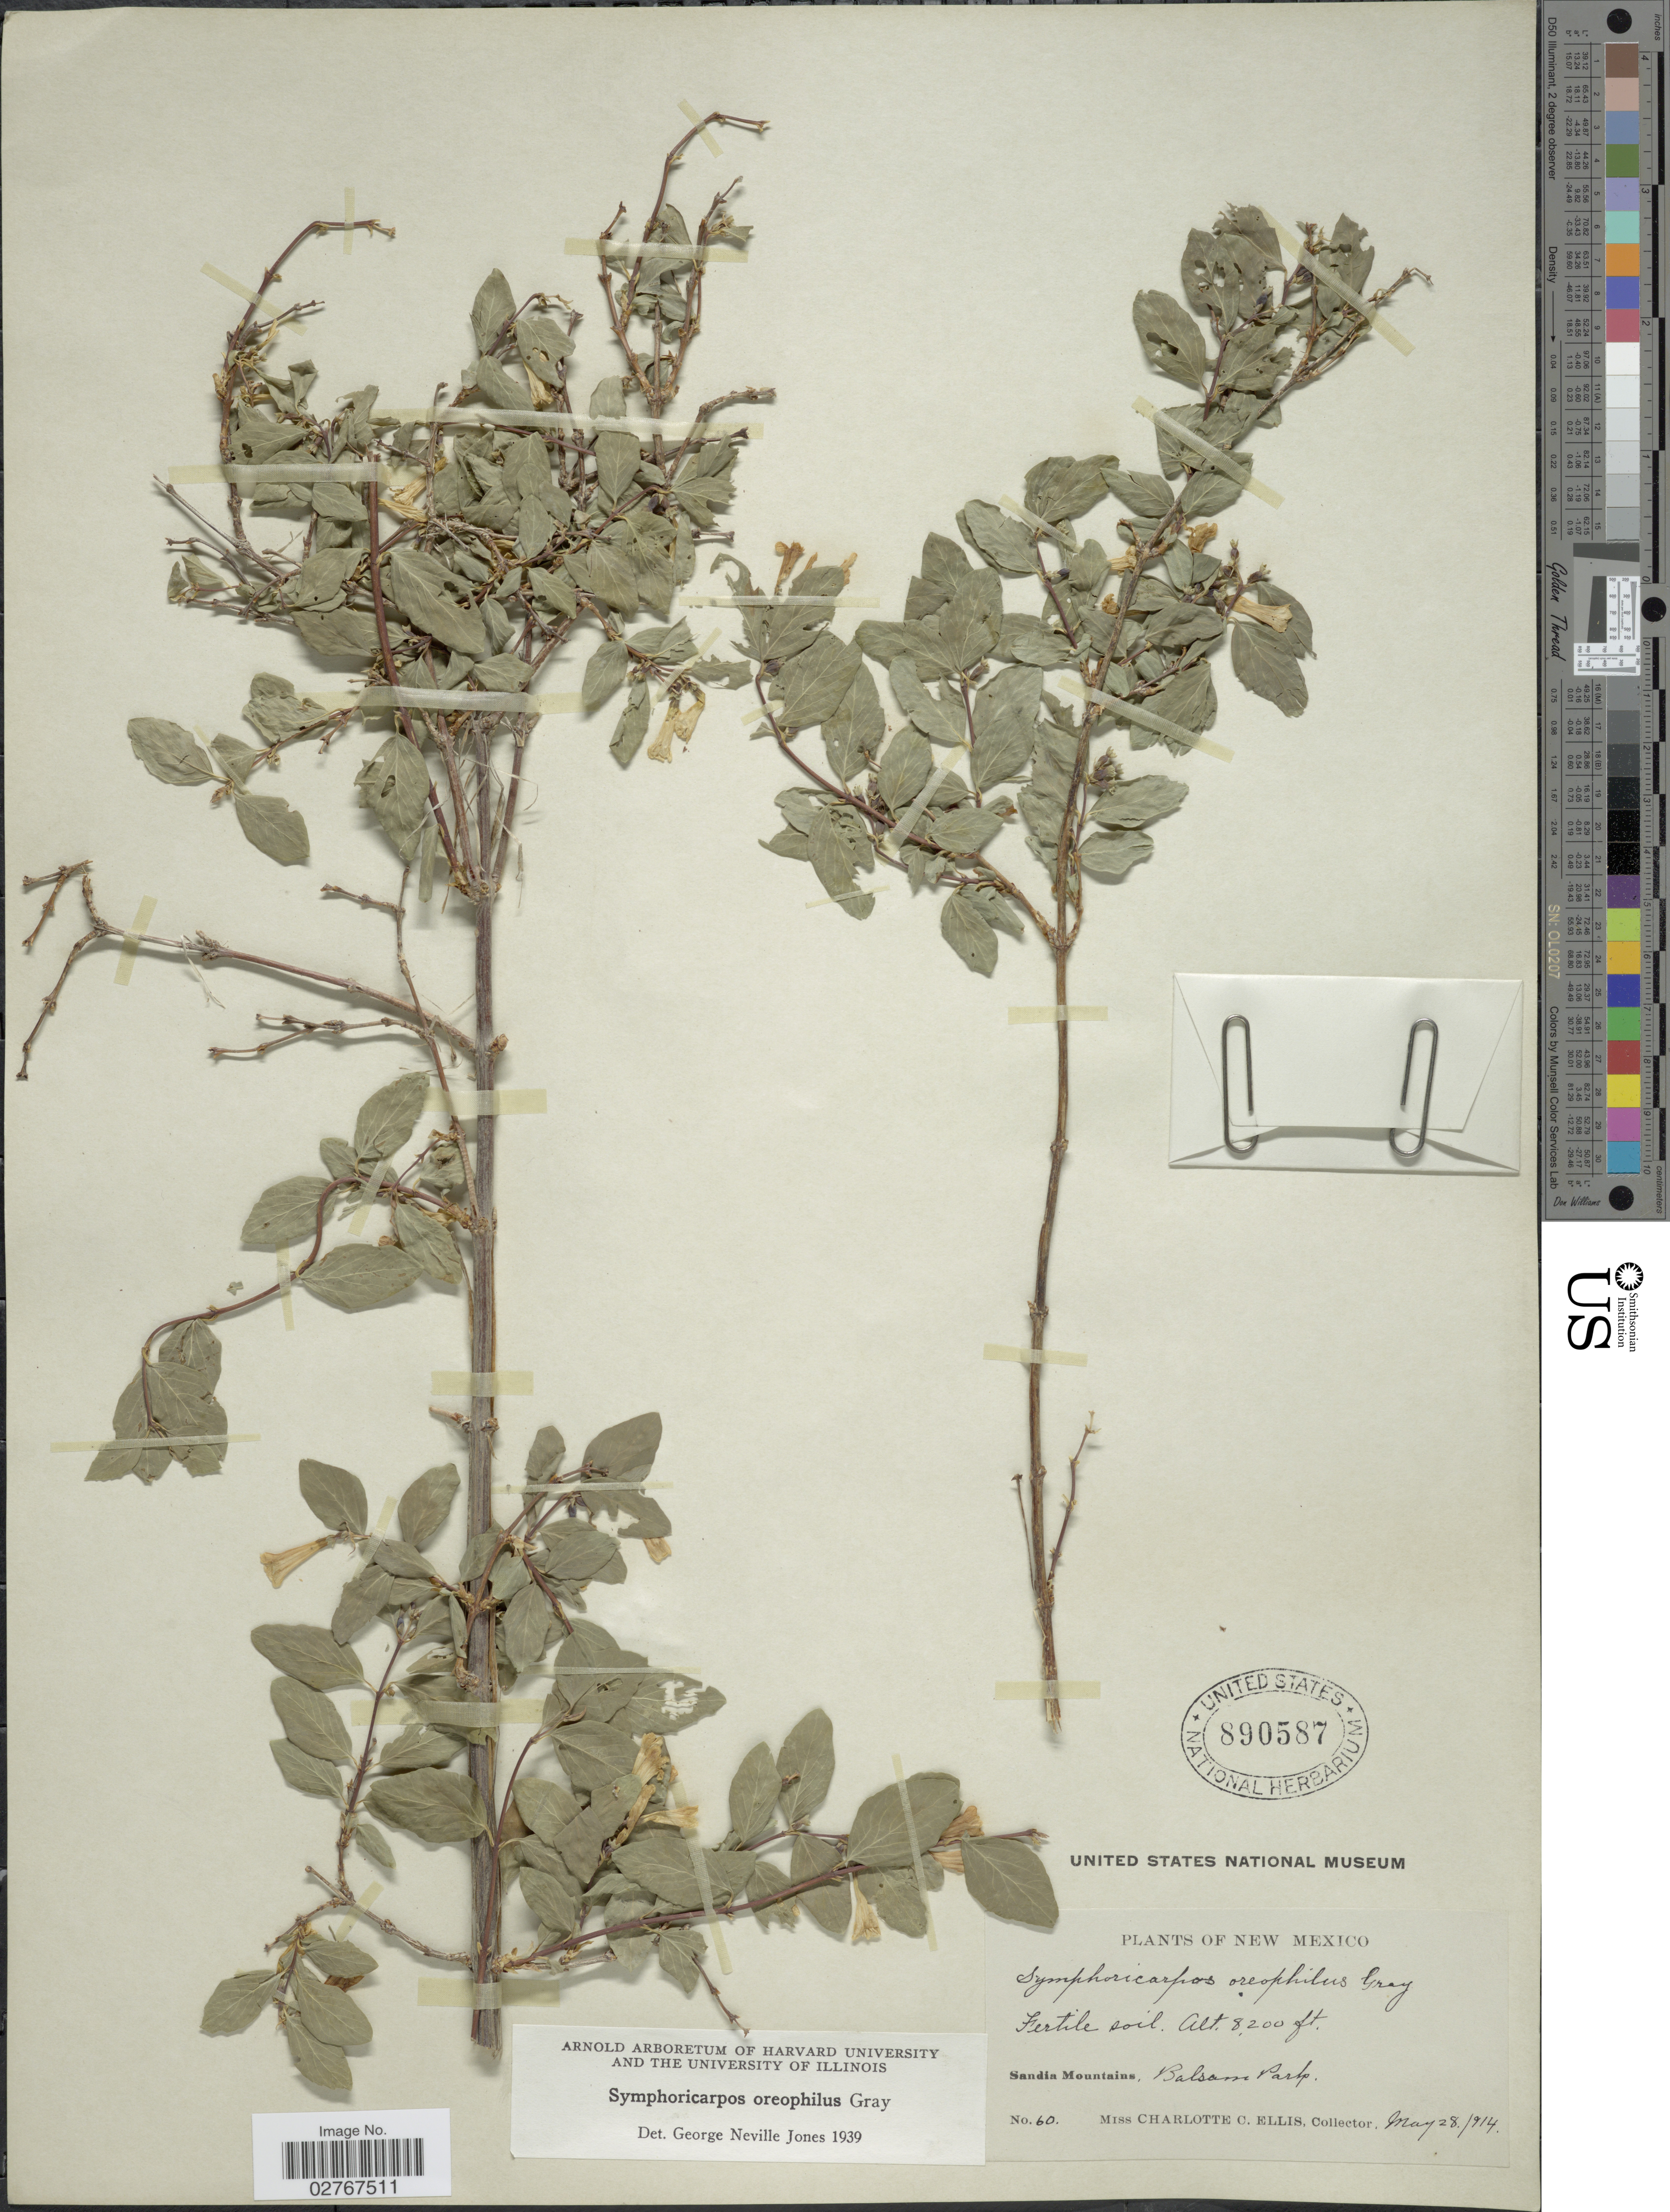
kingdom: Plantae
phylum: Tracheophyta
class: Magnoliopsida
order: Dipsacales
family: Caprifoliaceae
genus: Symphoricarpos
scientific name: Symphoricarpos oreophilus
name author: A. Gray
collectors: C. C. Ellis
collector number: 60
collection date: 1914-05-28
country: United States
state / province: New Mexico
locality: Sandia Mountains, Balsam Park.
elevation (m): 2499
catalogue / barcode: US 890587